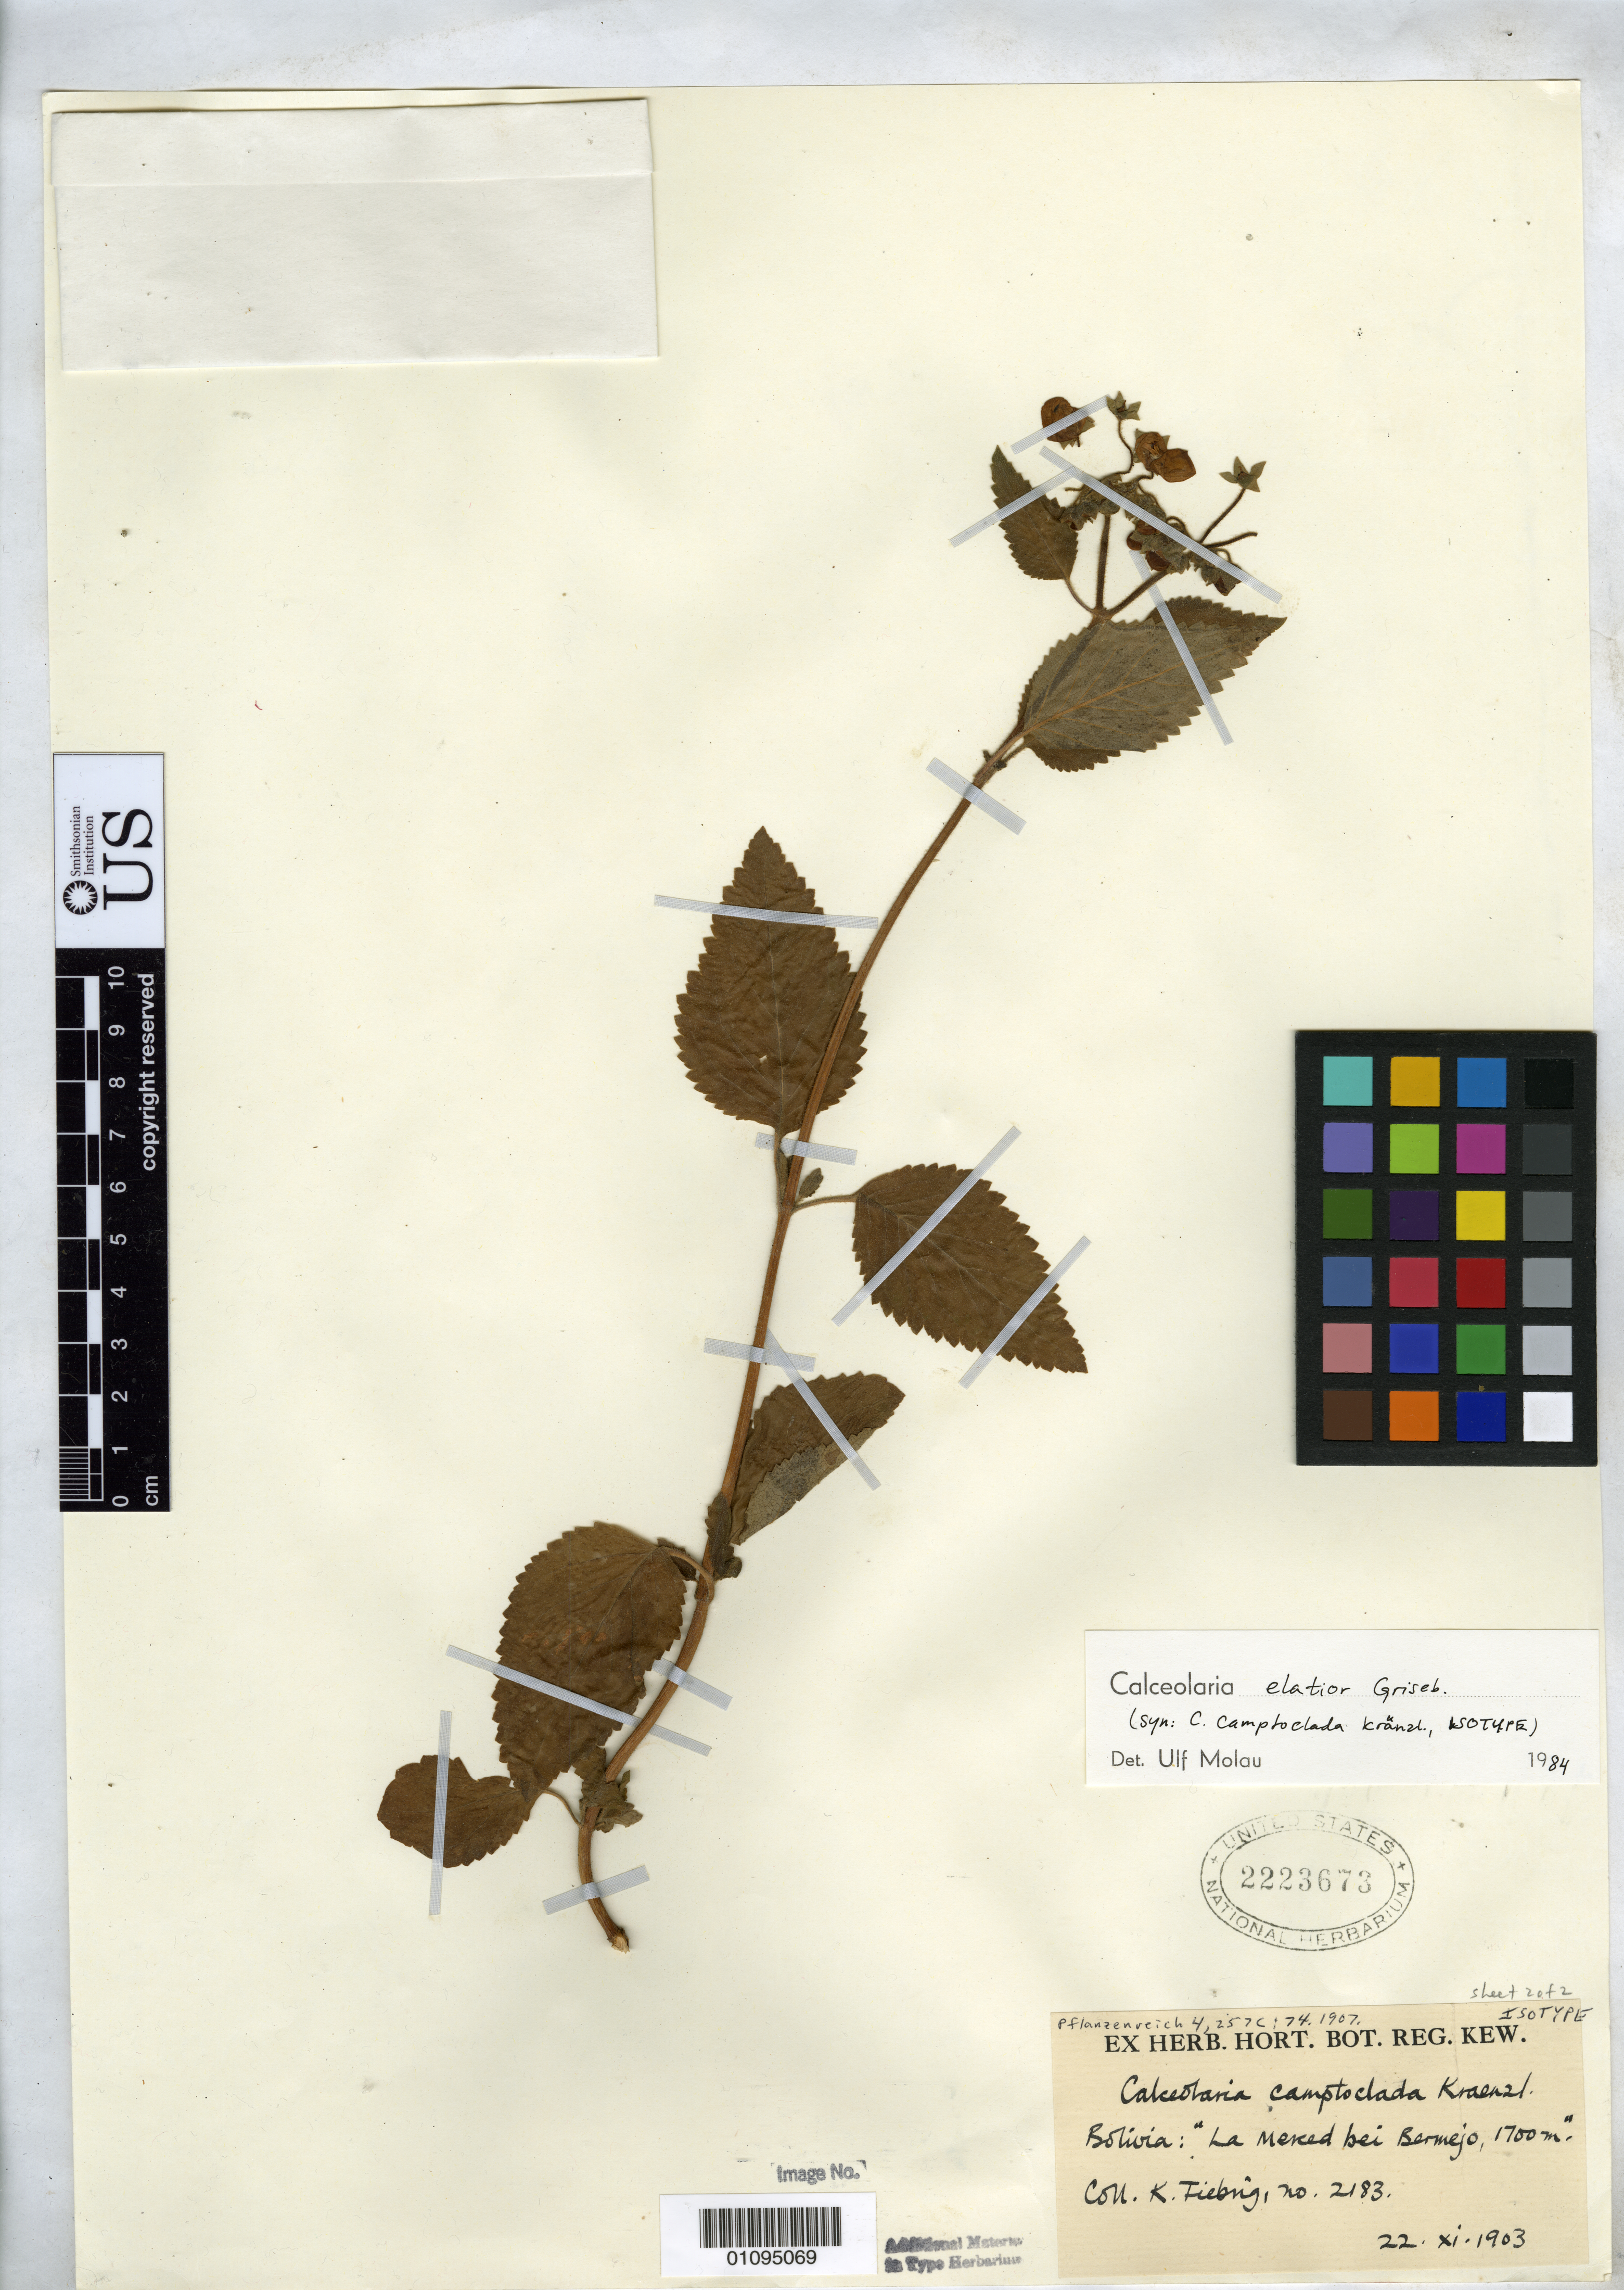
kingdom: Plantae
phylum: Tracheophyta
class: Magnoliopsida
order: Lamiales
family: Calceolariaceae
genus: Calceolaria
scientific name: Calceolaria camptoclada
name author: Kraenzl. in Engl.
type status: Isotype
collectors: K. Fiebrig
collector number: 2183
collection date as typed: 22 Nov 1903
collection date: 1903-11-22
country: Bolivia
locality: La Merced, bei Bermejo.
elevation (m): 1700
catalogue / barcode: US 2223673